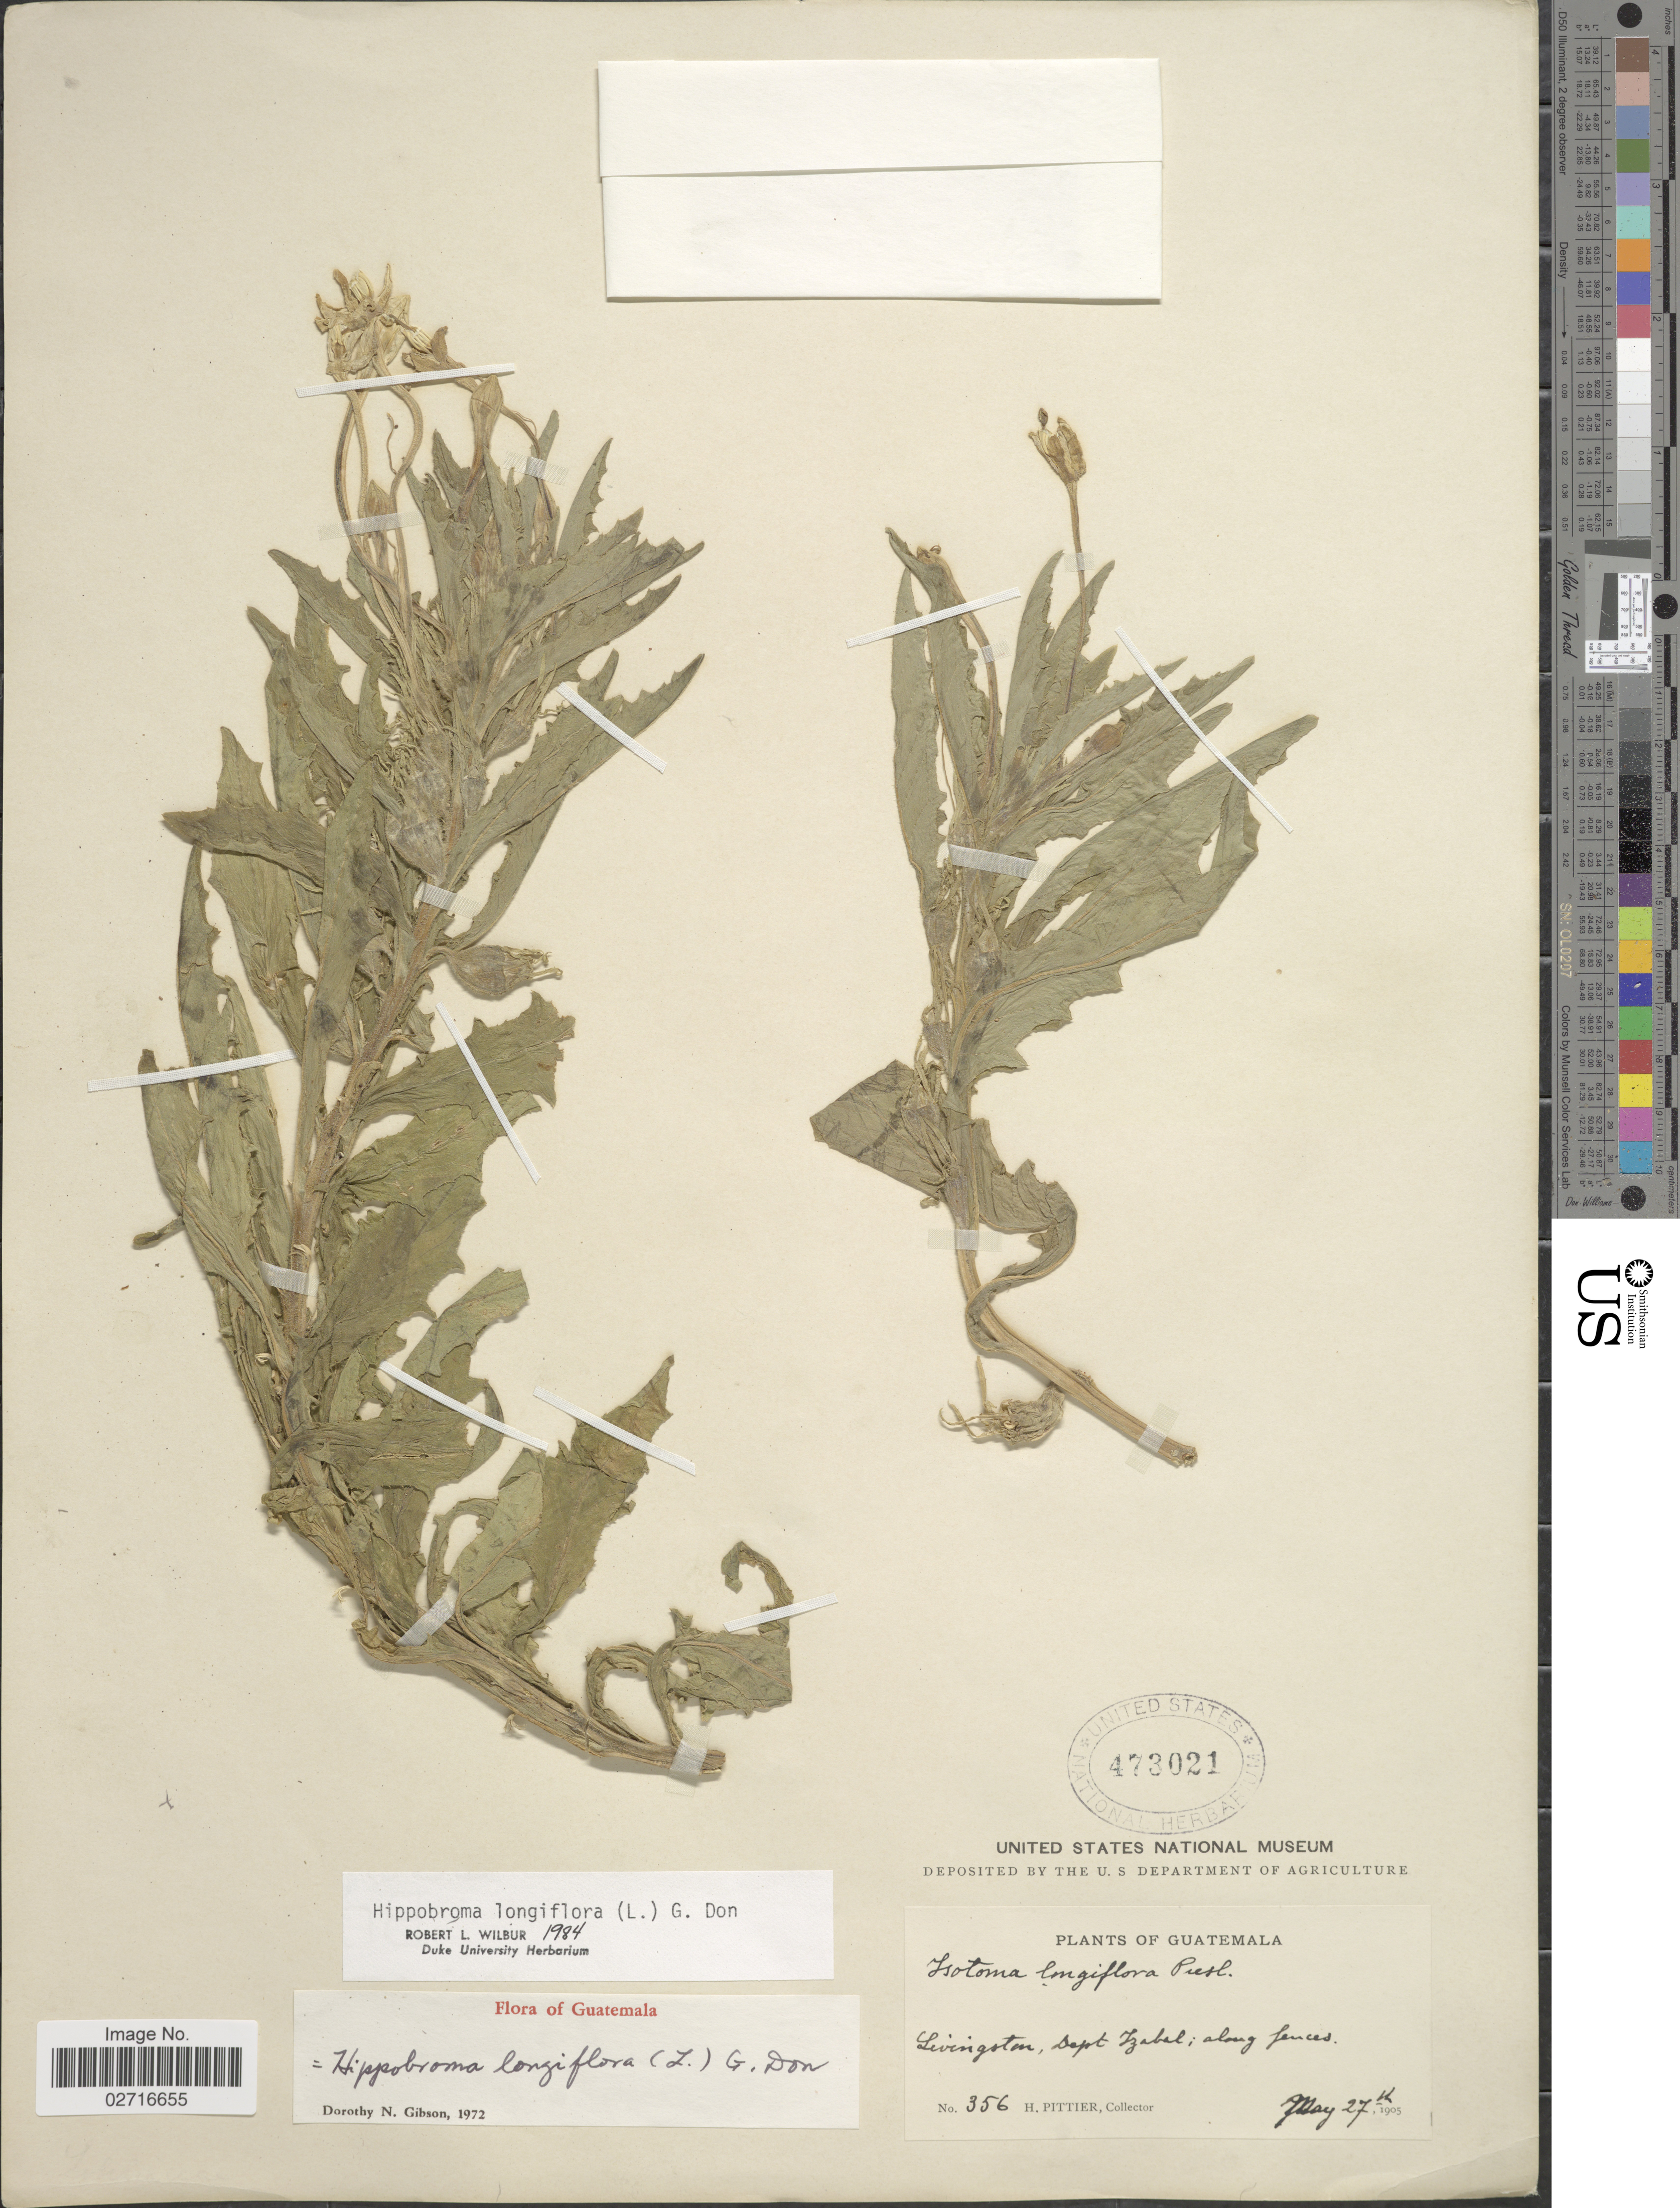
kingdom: Plantae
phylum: Tracheophyta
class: Magnoliopsida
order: Asterales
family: Campanulaceae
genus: Hippobroma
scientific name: Hippobroma longiflora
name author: (L.) G. Don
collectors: H. F. Pittier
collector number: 356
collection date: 1905-05-27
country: Guatemala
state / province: Izabal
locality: Livingston; along fences.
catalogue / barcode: US 473021